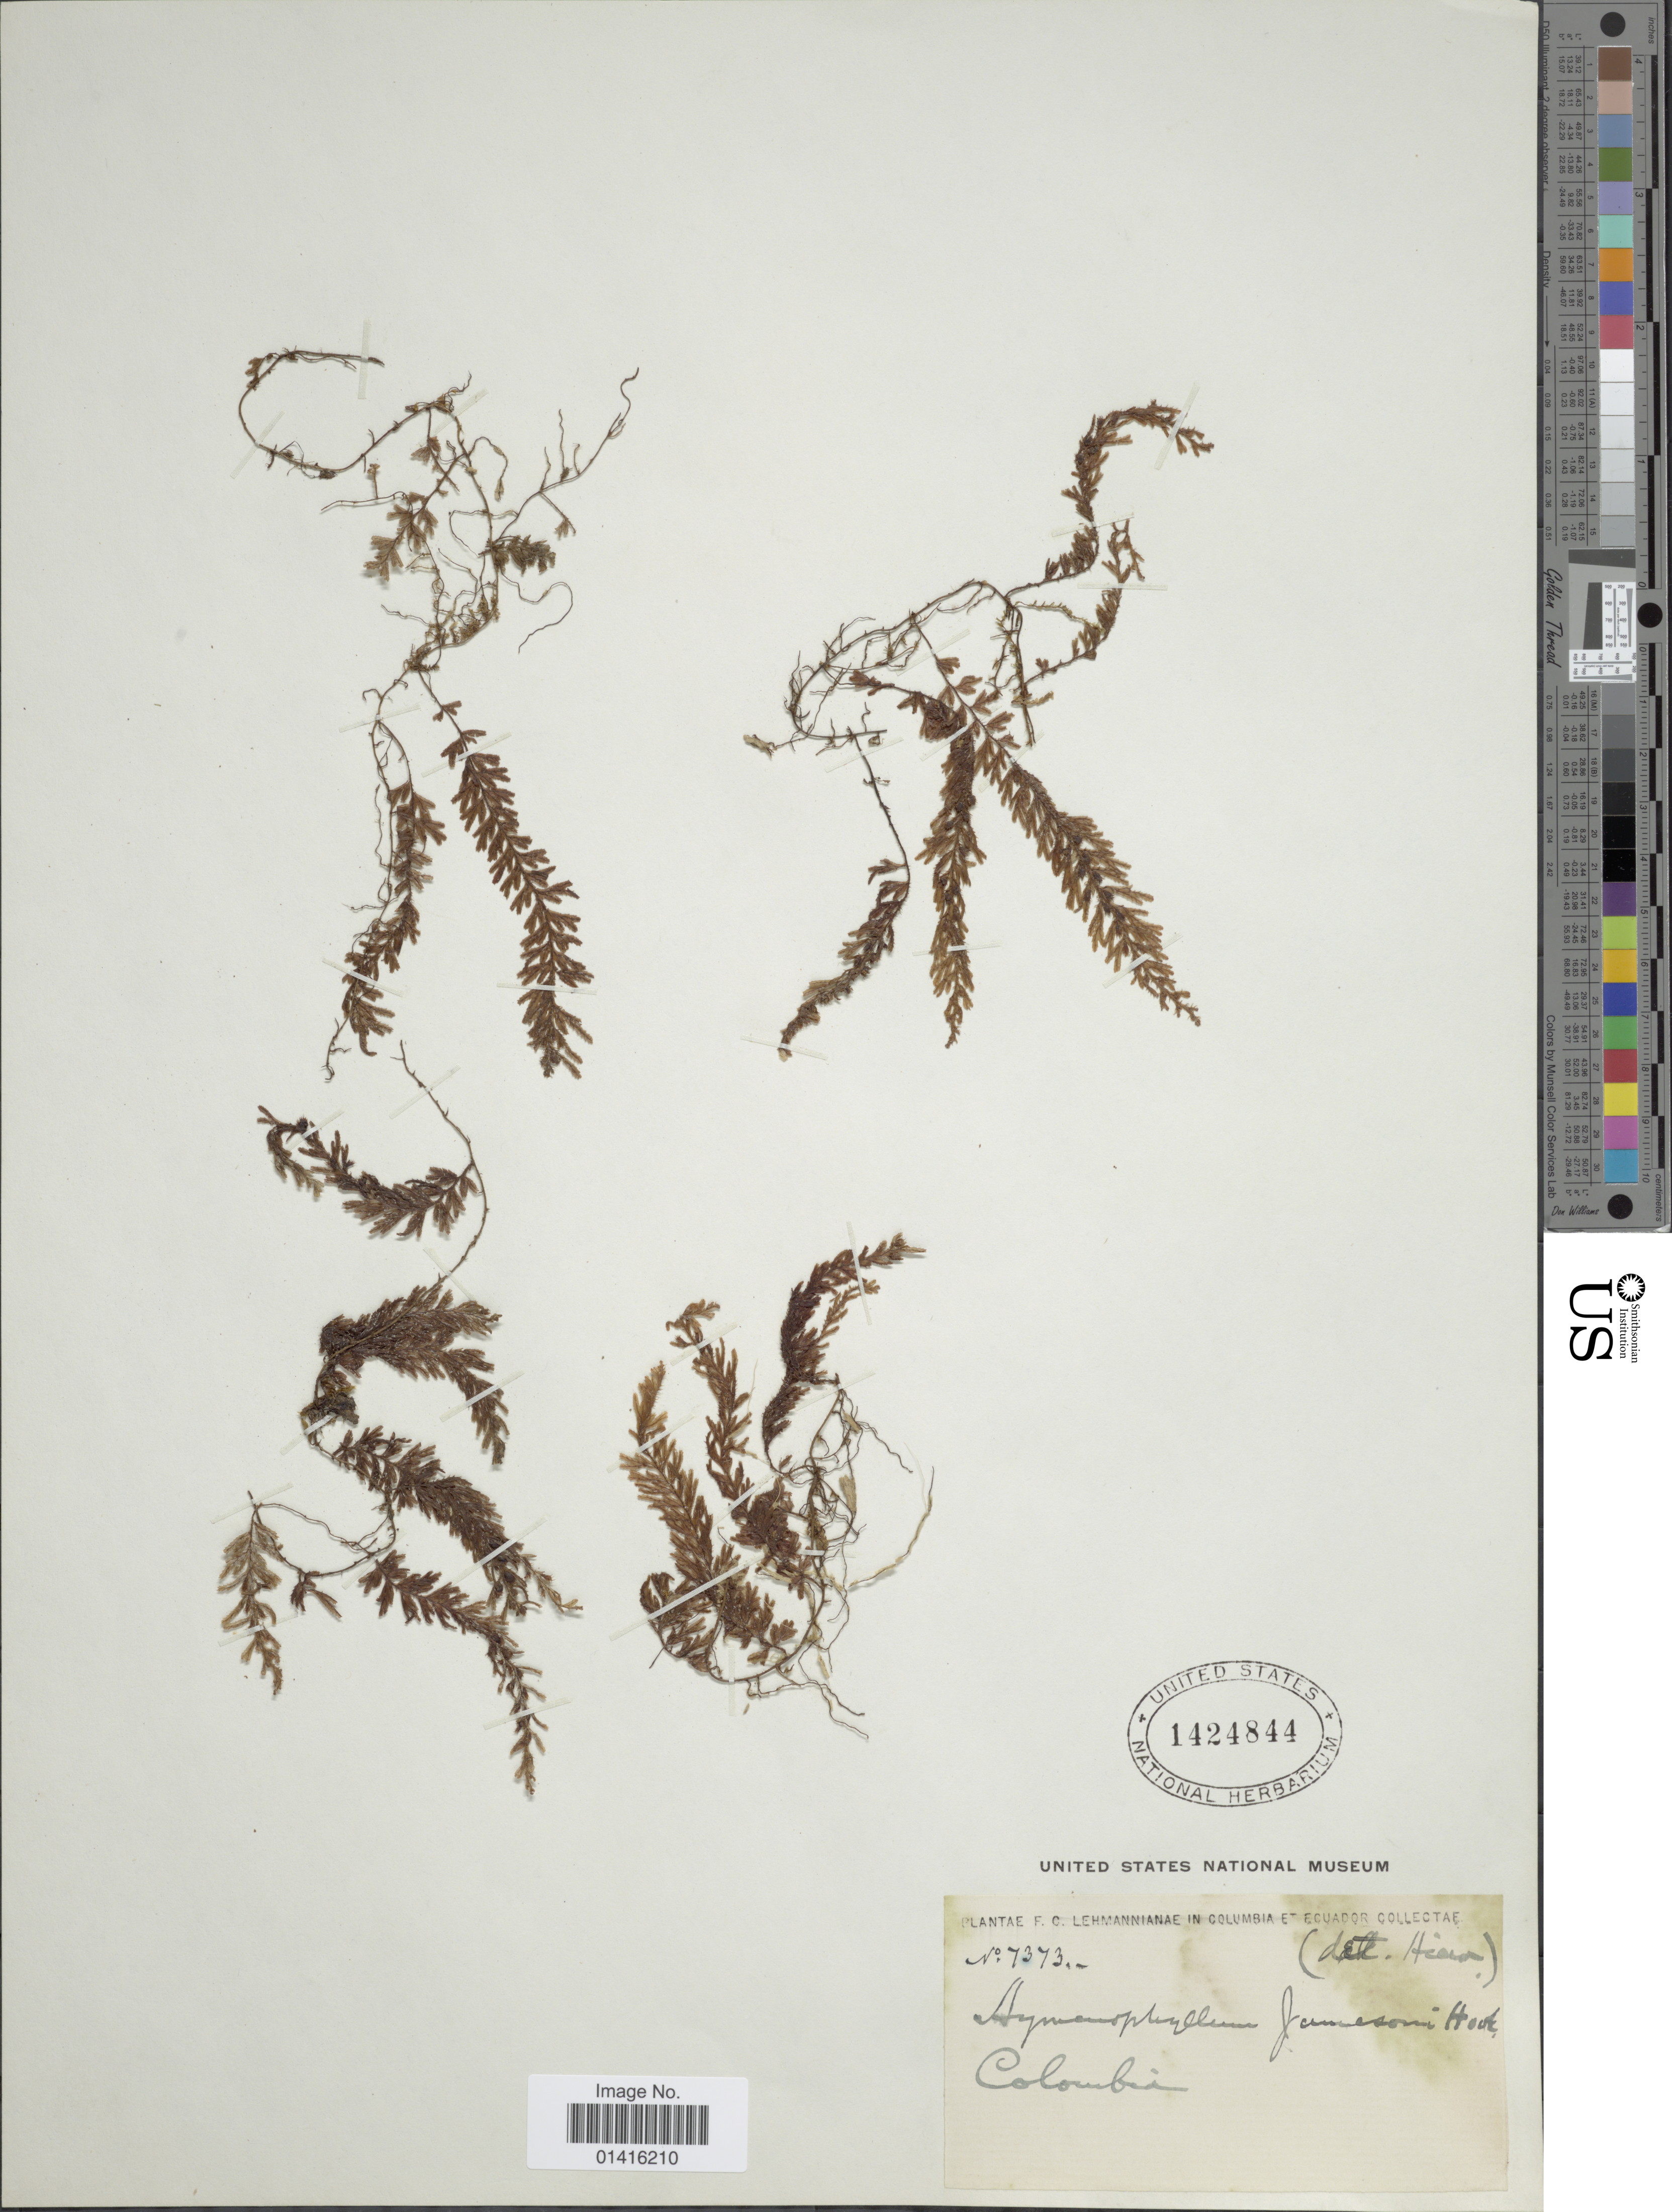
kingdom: Plantae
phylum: Tracheophyta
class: Polypodiopsida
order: Hymenophyllales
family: Hymenophyllaceae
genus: Hymenophyllum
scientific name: Hymenophyllum jamesonii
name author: Hook.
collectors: F. C. Lehmann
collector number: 7373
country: Colombia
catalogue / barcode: US 1424844